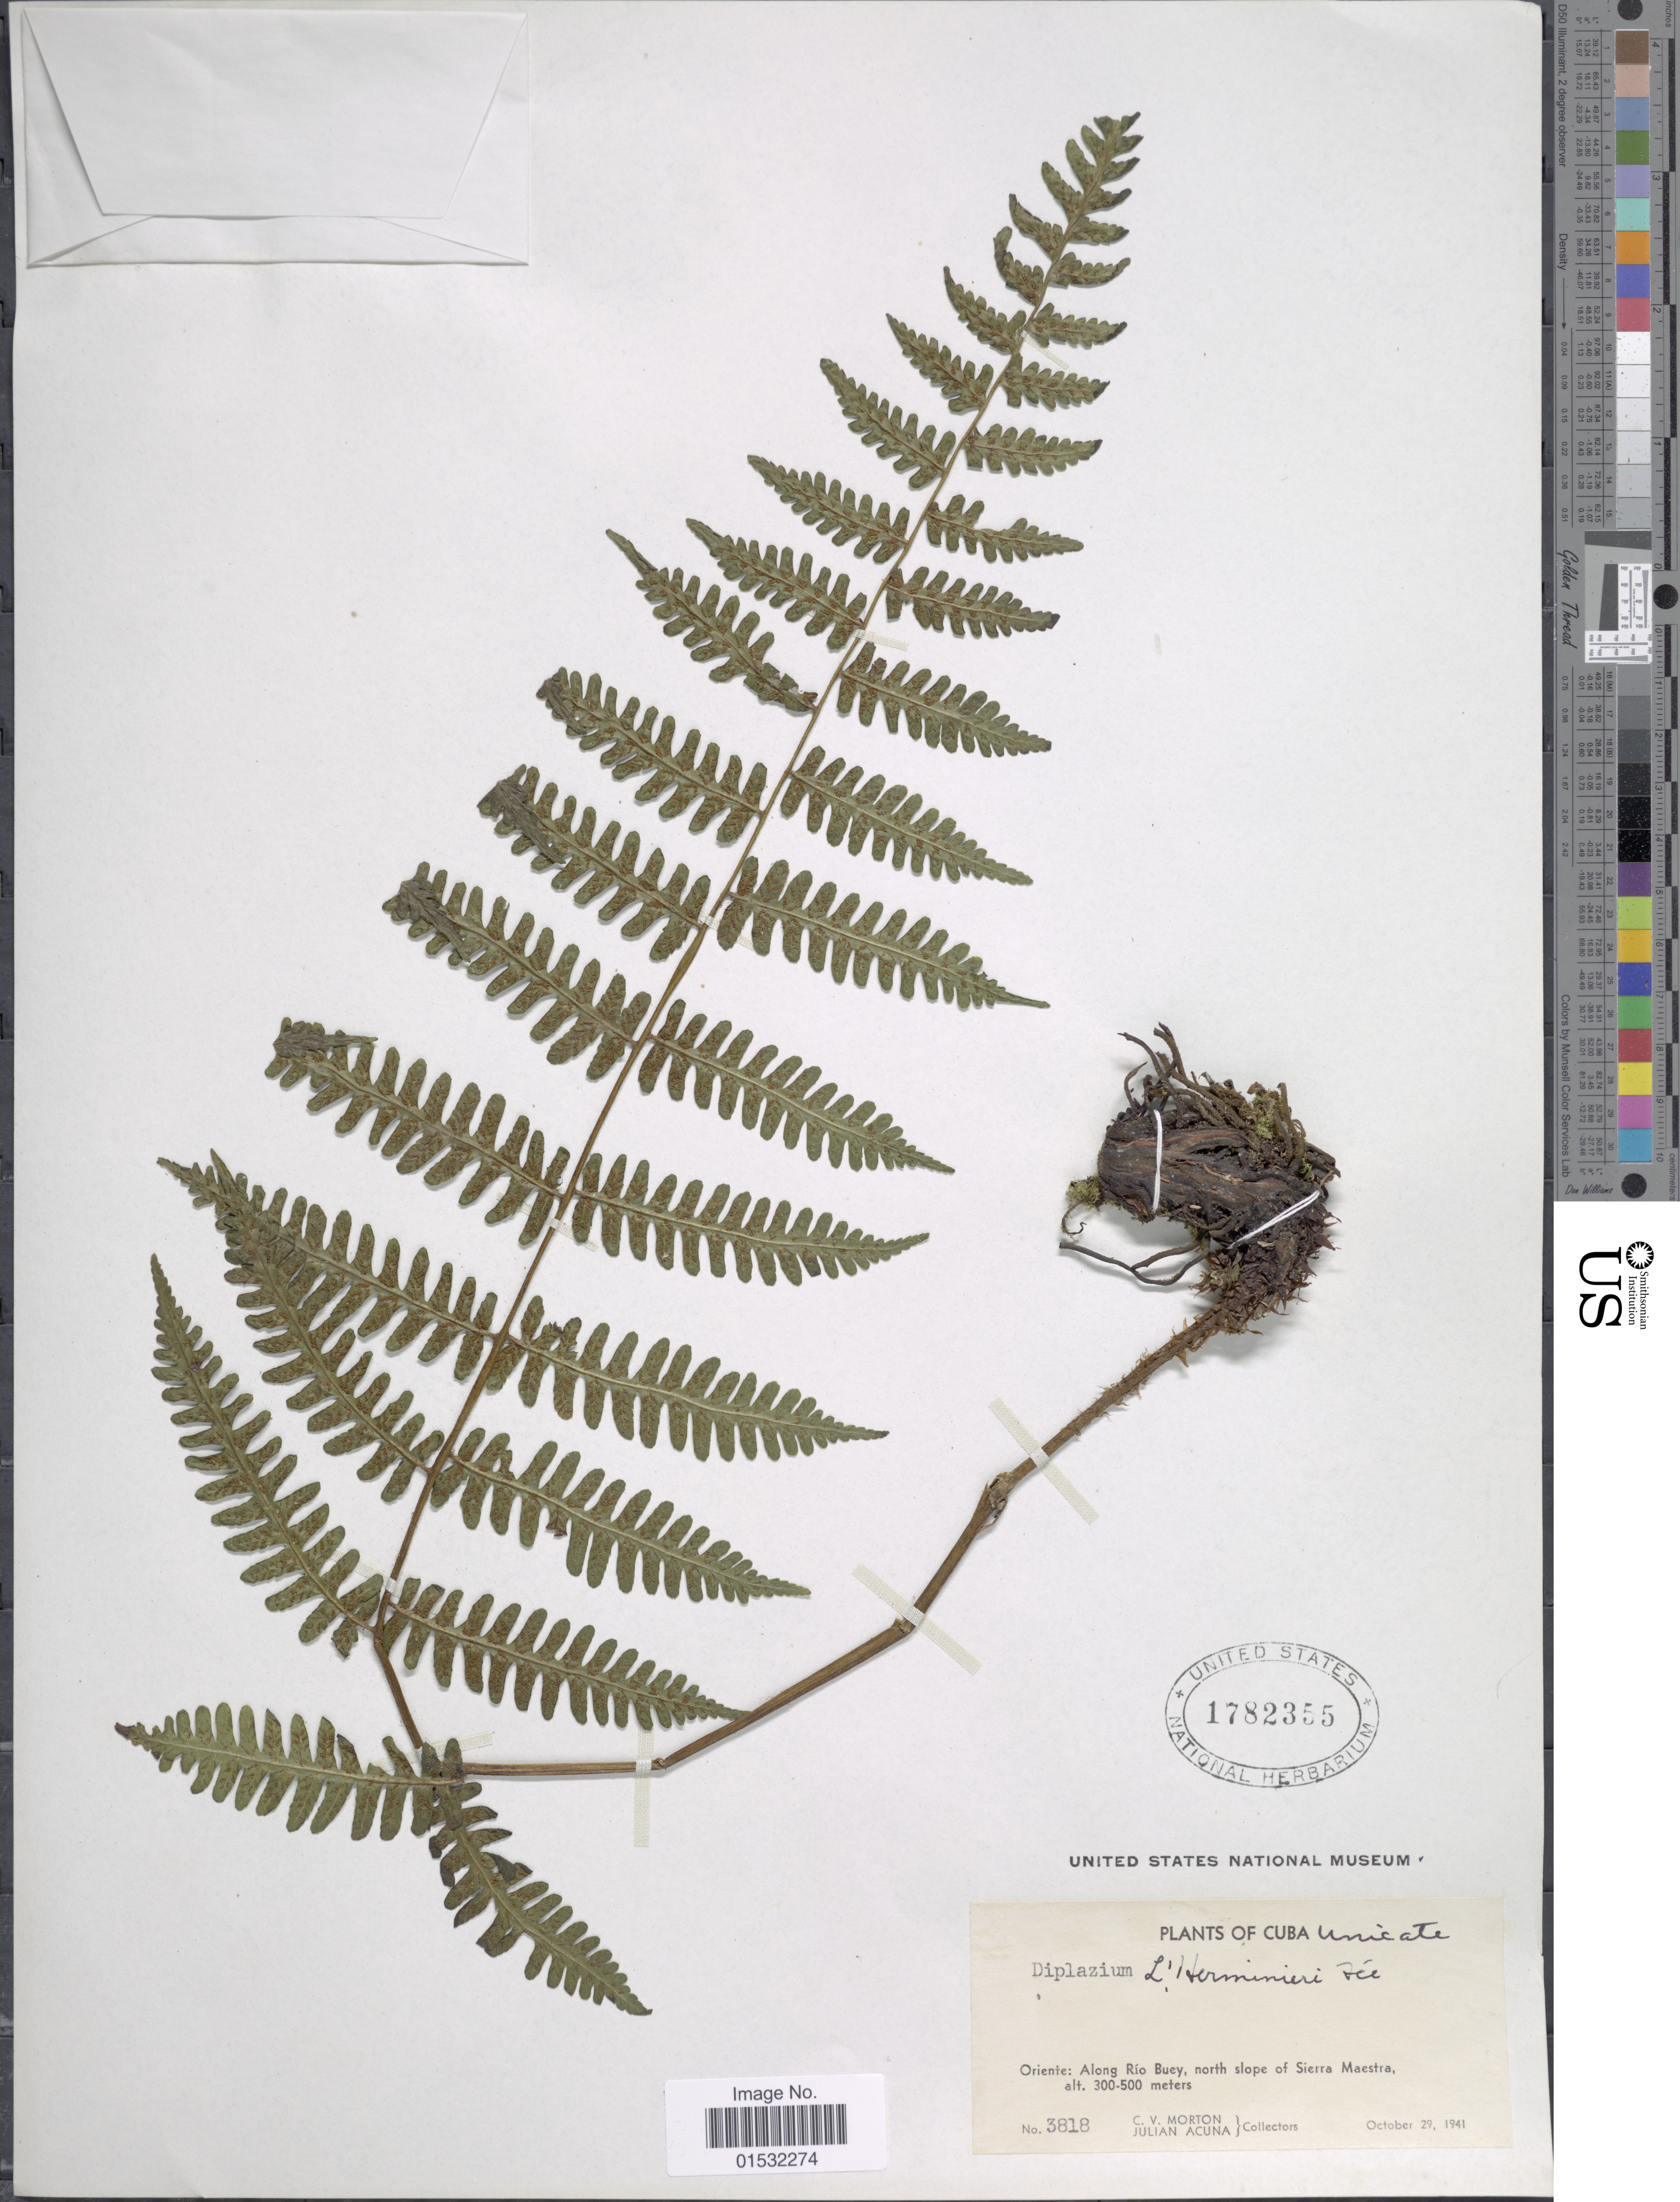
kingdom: Plantae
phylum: Tracheophyta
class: Polypodiopsida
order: Polypodiales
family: Athyriaceae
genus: Diplazium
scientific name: Diplazium altissimum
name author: (Jenman) C. Chr.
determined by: Sánchez, C.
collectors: C. V. Morton & J. B. Acuña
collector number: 3818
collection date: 1941-10-29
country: Cuba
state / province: Oriente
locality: Along Río Buey, north slope of Sierra Maestra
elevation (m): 300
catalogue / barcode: US 1782355